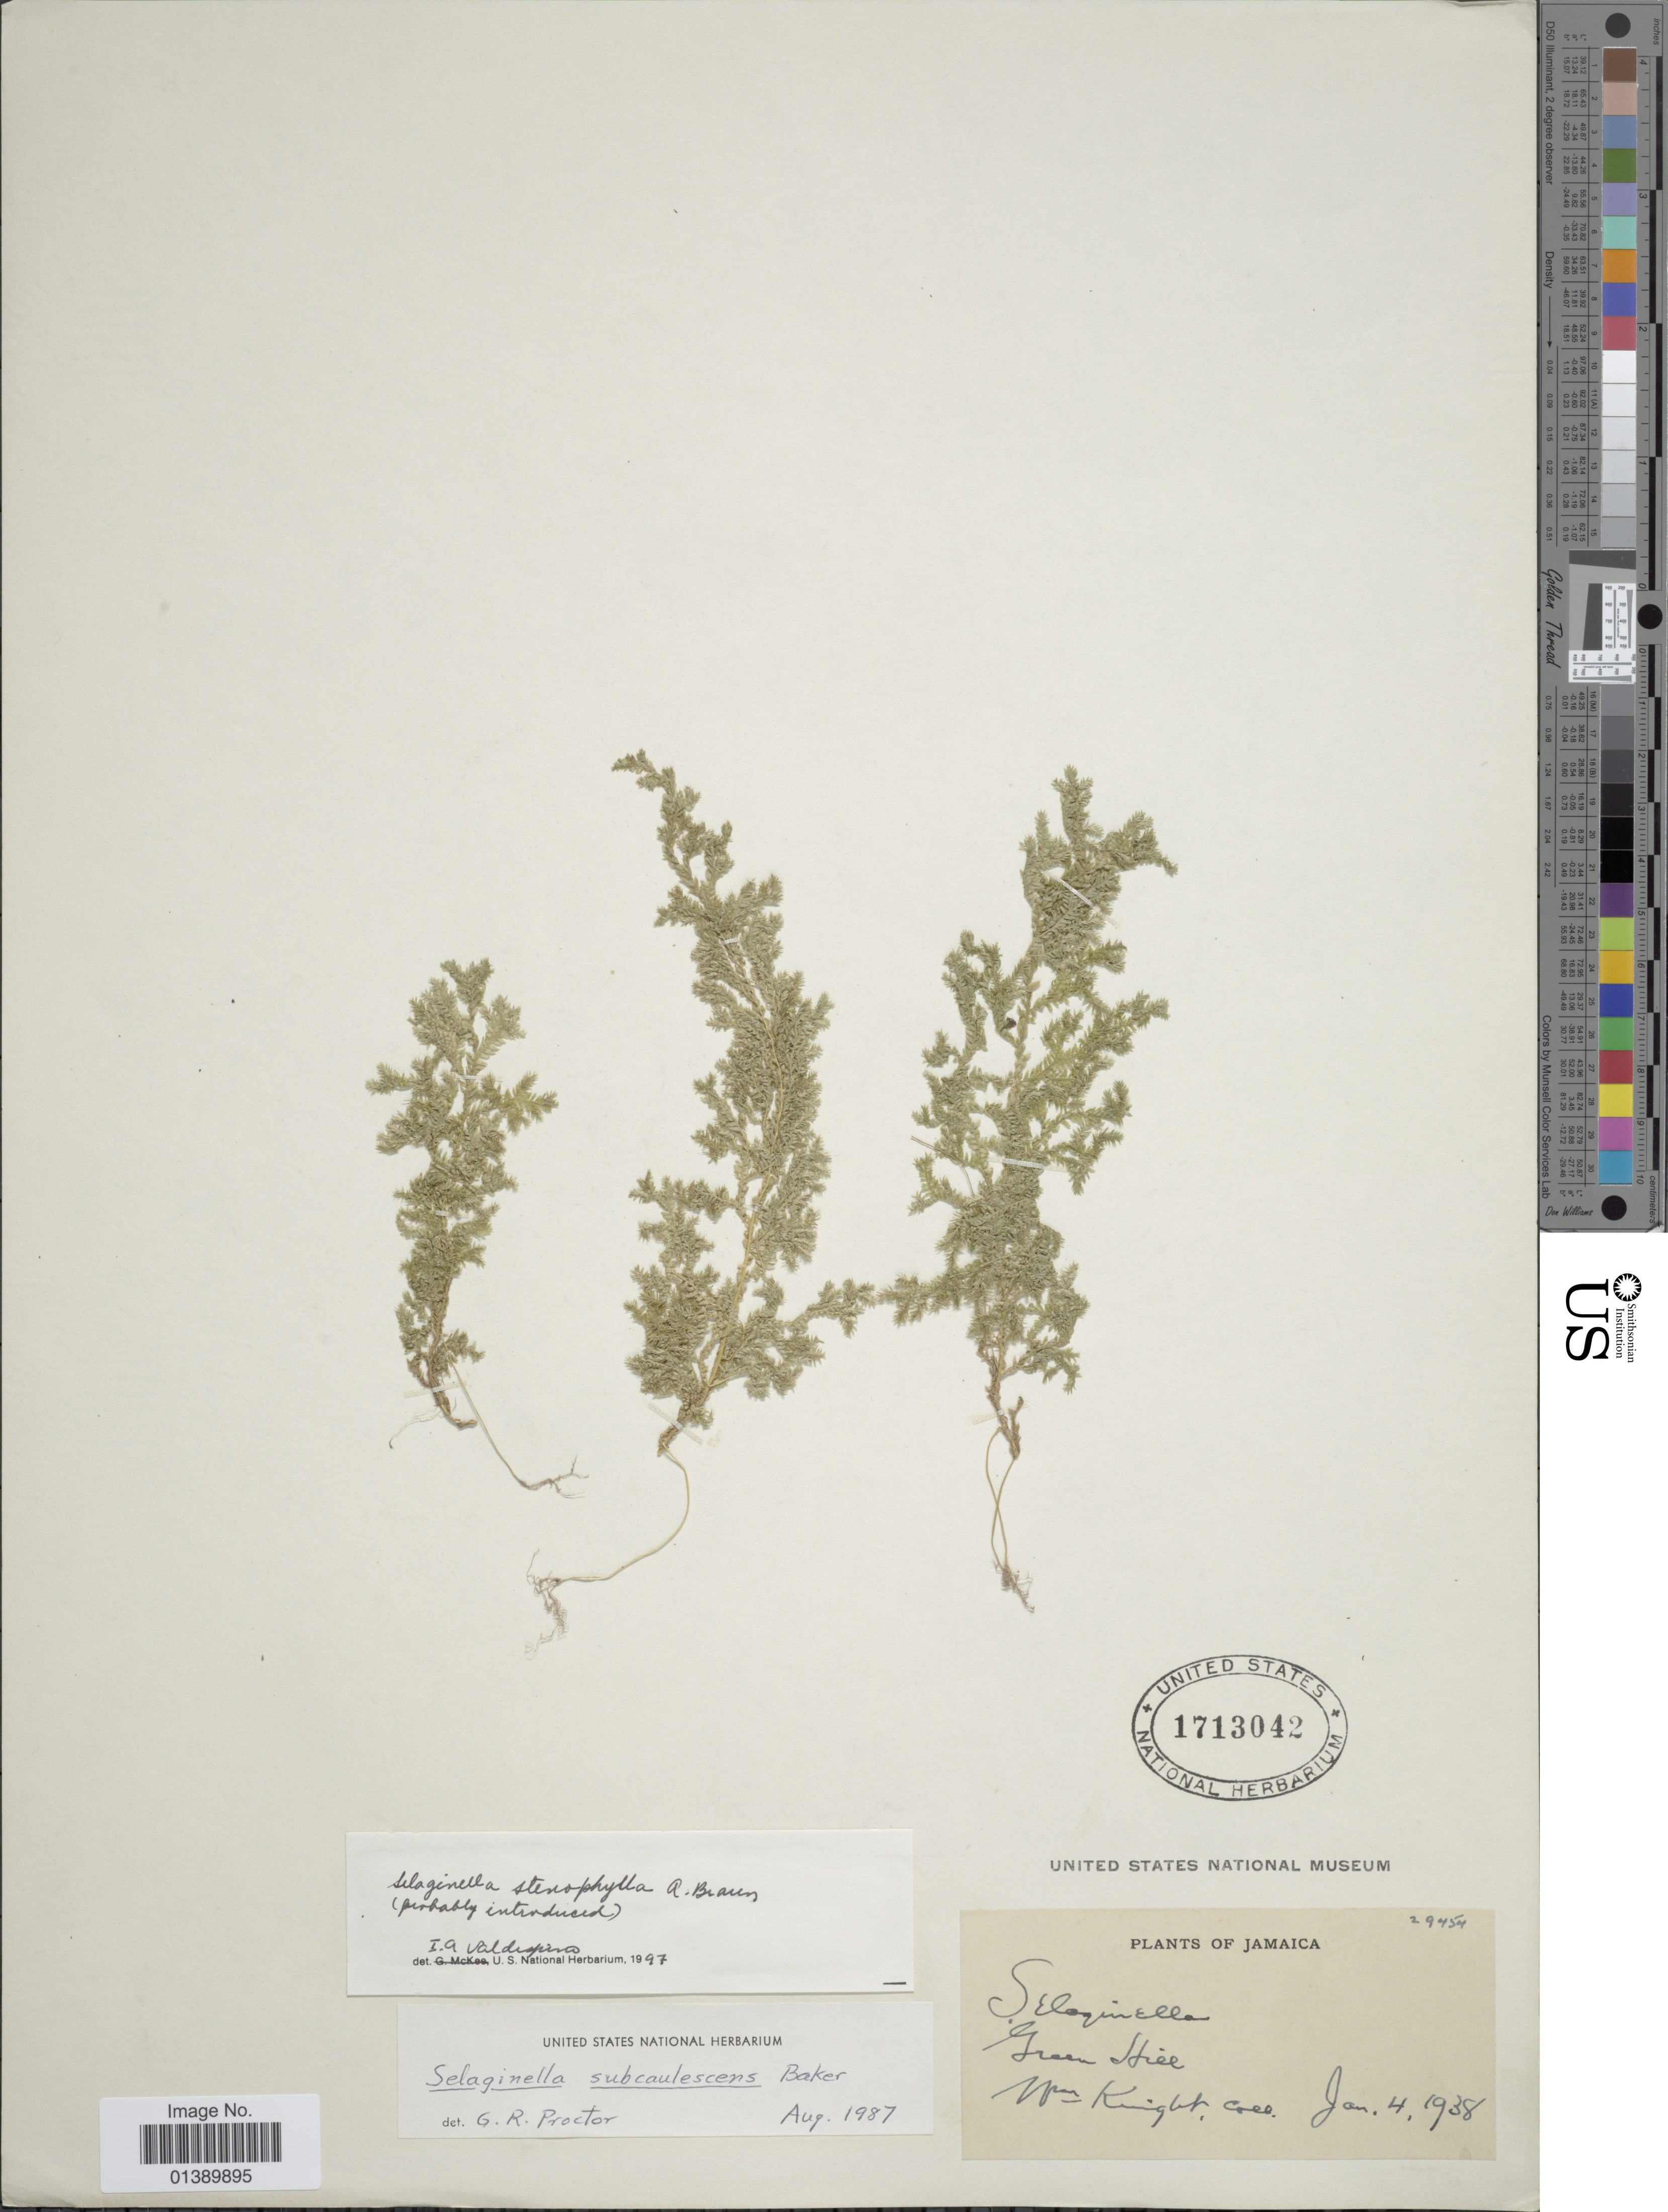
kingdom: Plantae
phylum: Tracheophyta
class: Lycopodiopsida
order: Selaginellales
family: Selaginellaceae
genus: Selaginella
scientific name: Selaginella subcaulescens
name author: Baker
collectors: -. Knight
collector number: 29454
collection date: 1938-01-04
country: Jamaica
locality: Green Hill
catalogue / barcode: US 1713042